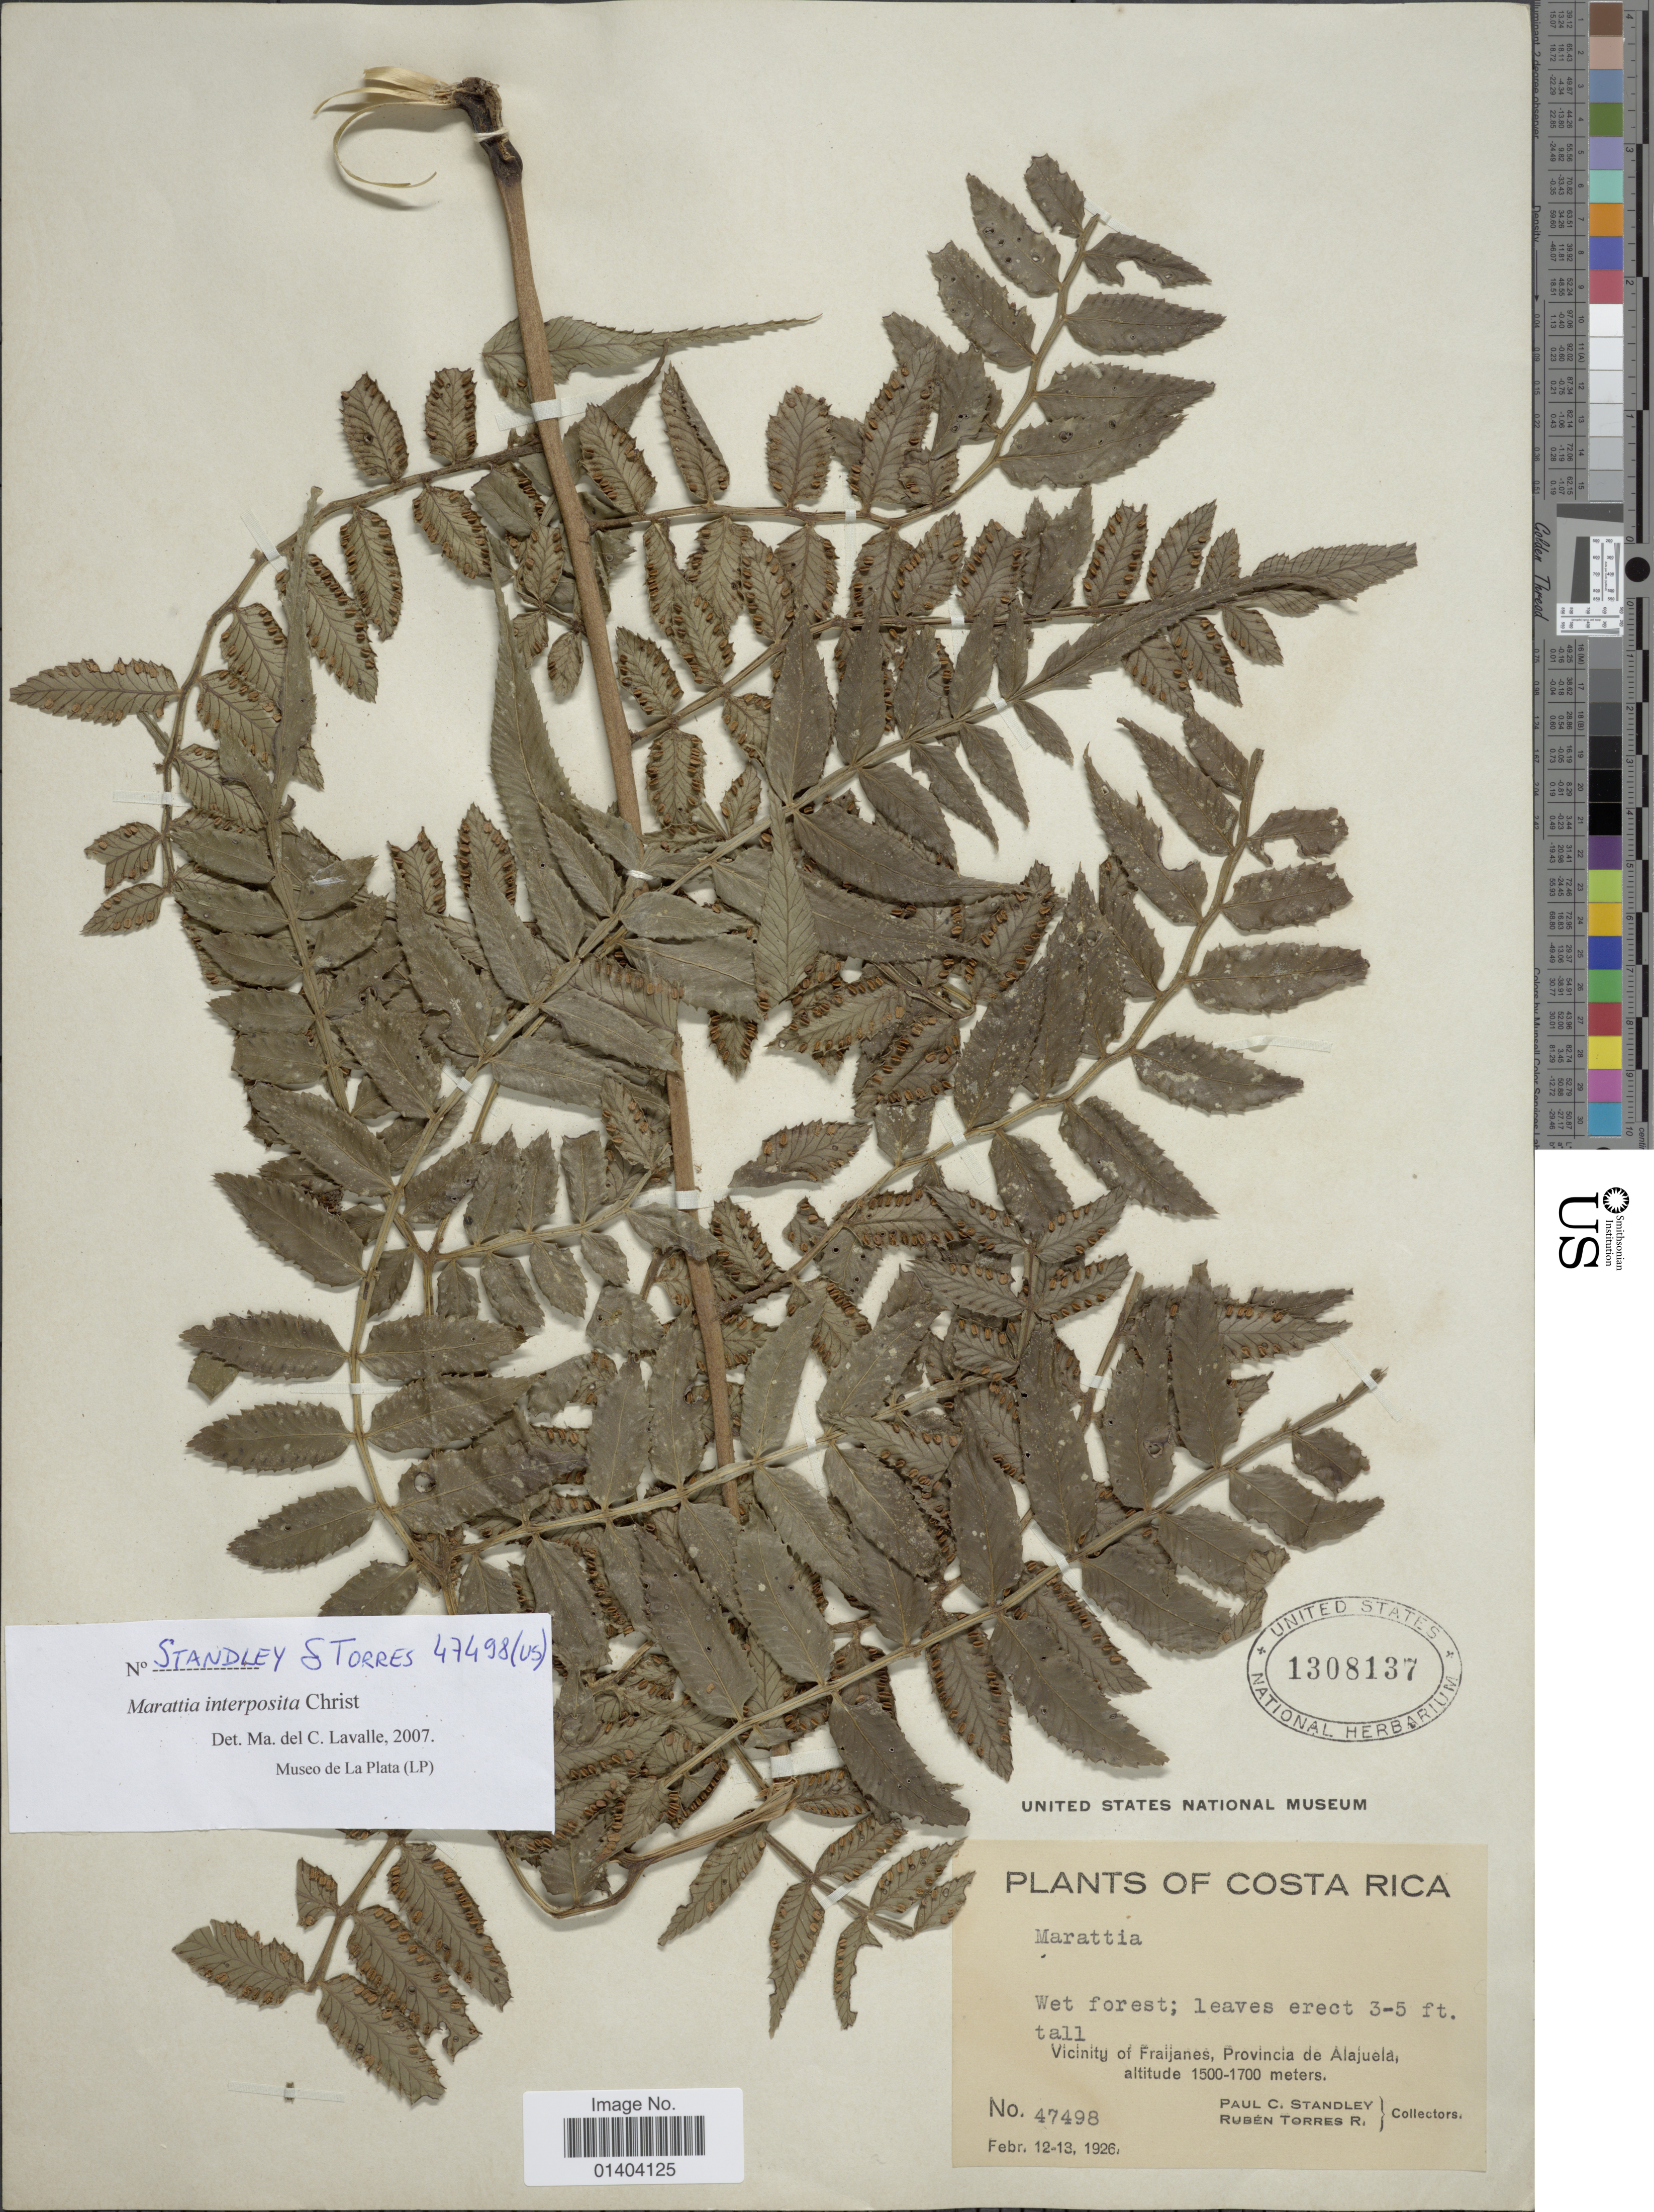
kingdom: Plantae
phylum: Tracheophyta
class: Polypodiopsida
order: Marattiales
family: Marattiaceae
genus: Marattia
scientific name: Marattia interposita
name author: Christ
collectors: P. C. Standley & R. Torres Rojas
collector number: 47498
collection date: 1926-02-12/1926-02-13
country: Costa Rica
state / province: Alajuela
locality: Vicinity of Fraijanes provincia de Alajuela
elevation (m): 1500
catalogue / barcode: US 1308137